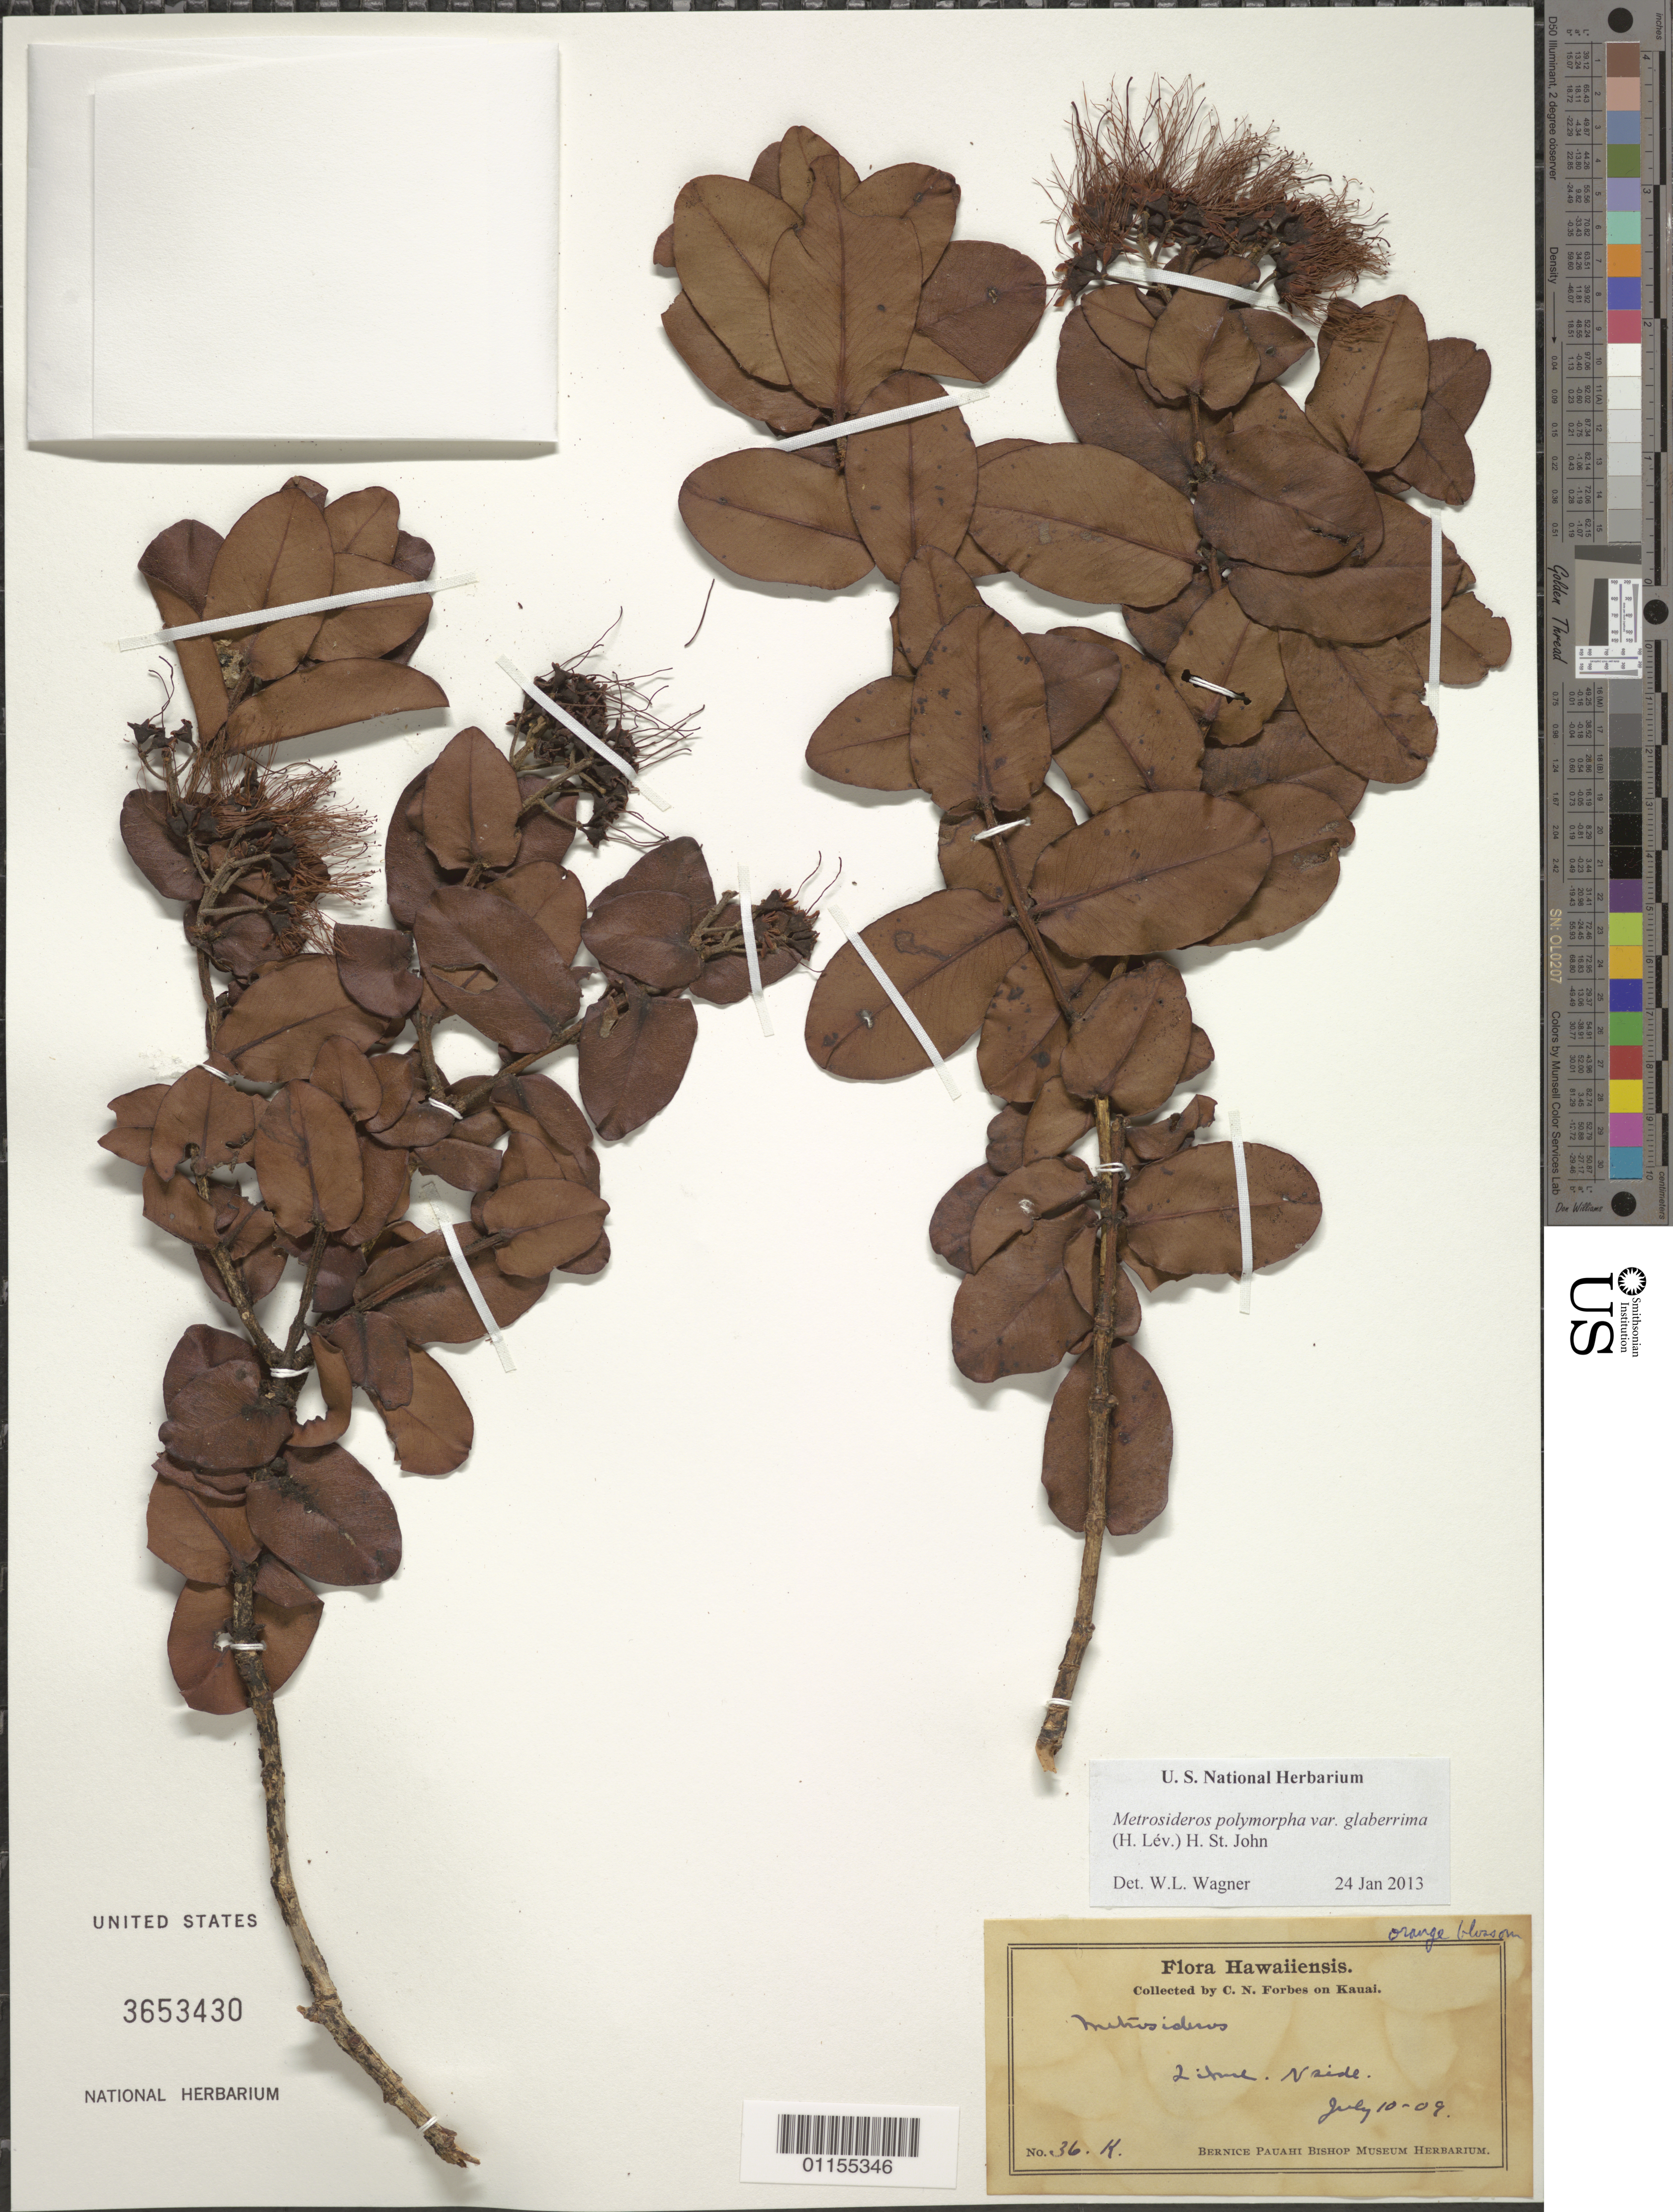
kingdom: Plantae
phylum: Tracheophyta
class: Magnoliopsida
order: Myrtales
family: Myrtaceae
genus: Metrosideros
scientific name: Metrosideros polymorpha var. glaberrima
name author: (H. Lév.) H. St. John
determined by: Wagner, W. L., (BOT), Smithsonian Institution - National Museum of Natural History (UNITED STATES)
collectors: C. N. Forbes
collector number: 36.K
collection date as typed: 10 Jul 1909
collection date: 1909-07-10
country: United States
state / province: Hawaii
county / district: Kauai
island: Kaua'i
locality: Lihue, N side.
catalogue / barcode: US 3653430